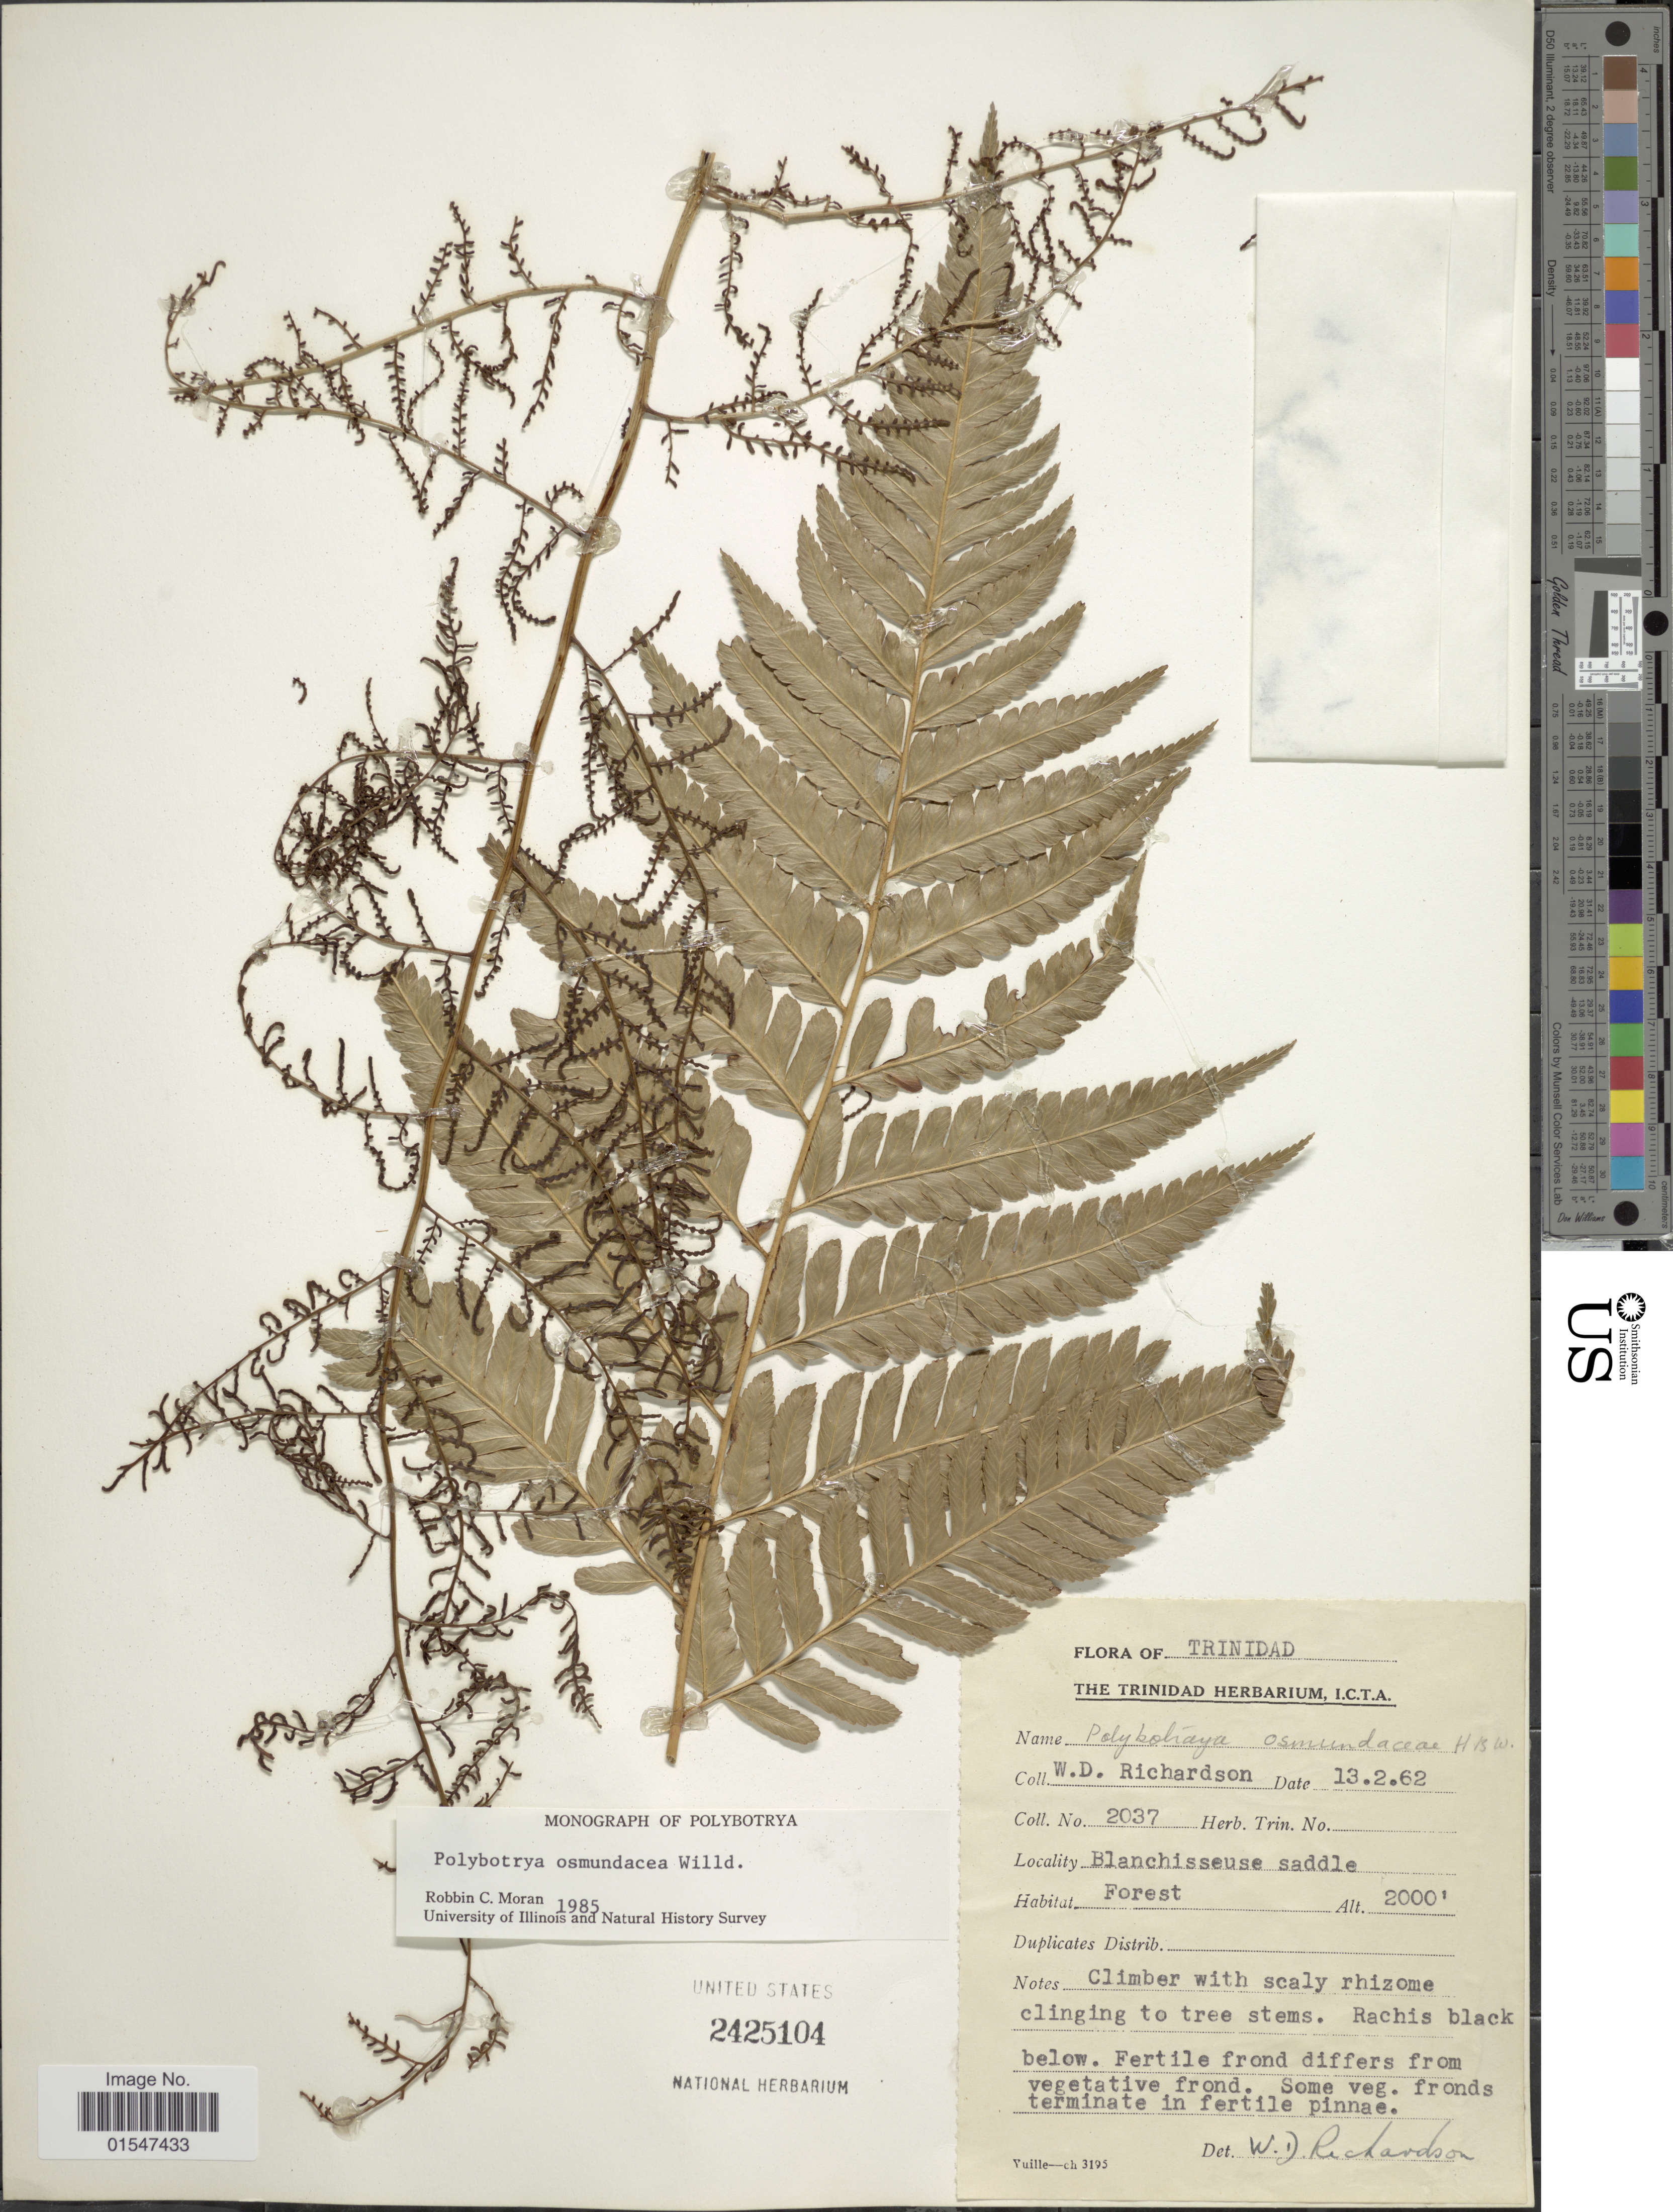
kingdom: Plantae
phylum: Tracheophyta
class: Polypodiopsida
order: Polypodiales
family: Dryopteridaceae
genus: Polybotrya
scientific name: Polybotrya osmundacea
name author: Humb. & Bonpl. ex Willd.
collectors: W. D. Richardson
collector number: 2037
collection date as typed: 62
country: Trinidad and Tobago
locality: Trinidad, Blanchisseuse saddle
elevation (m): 610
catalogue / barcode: US 2425104